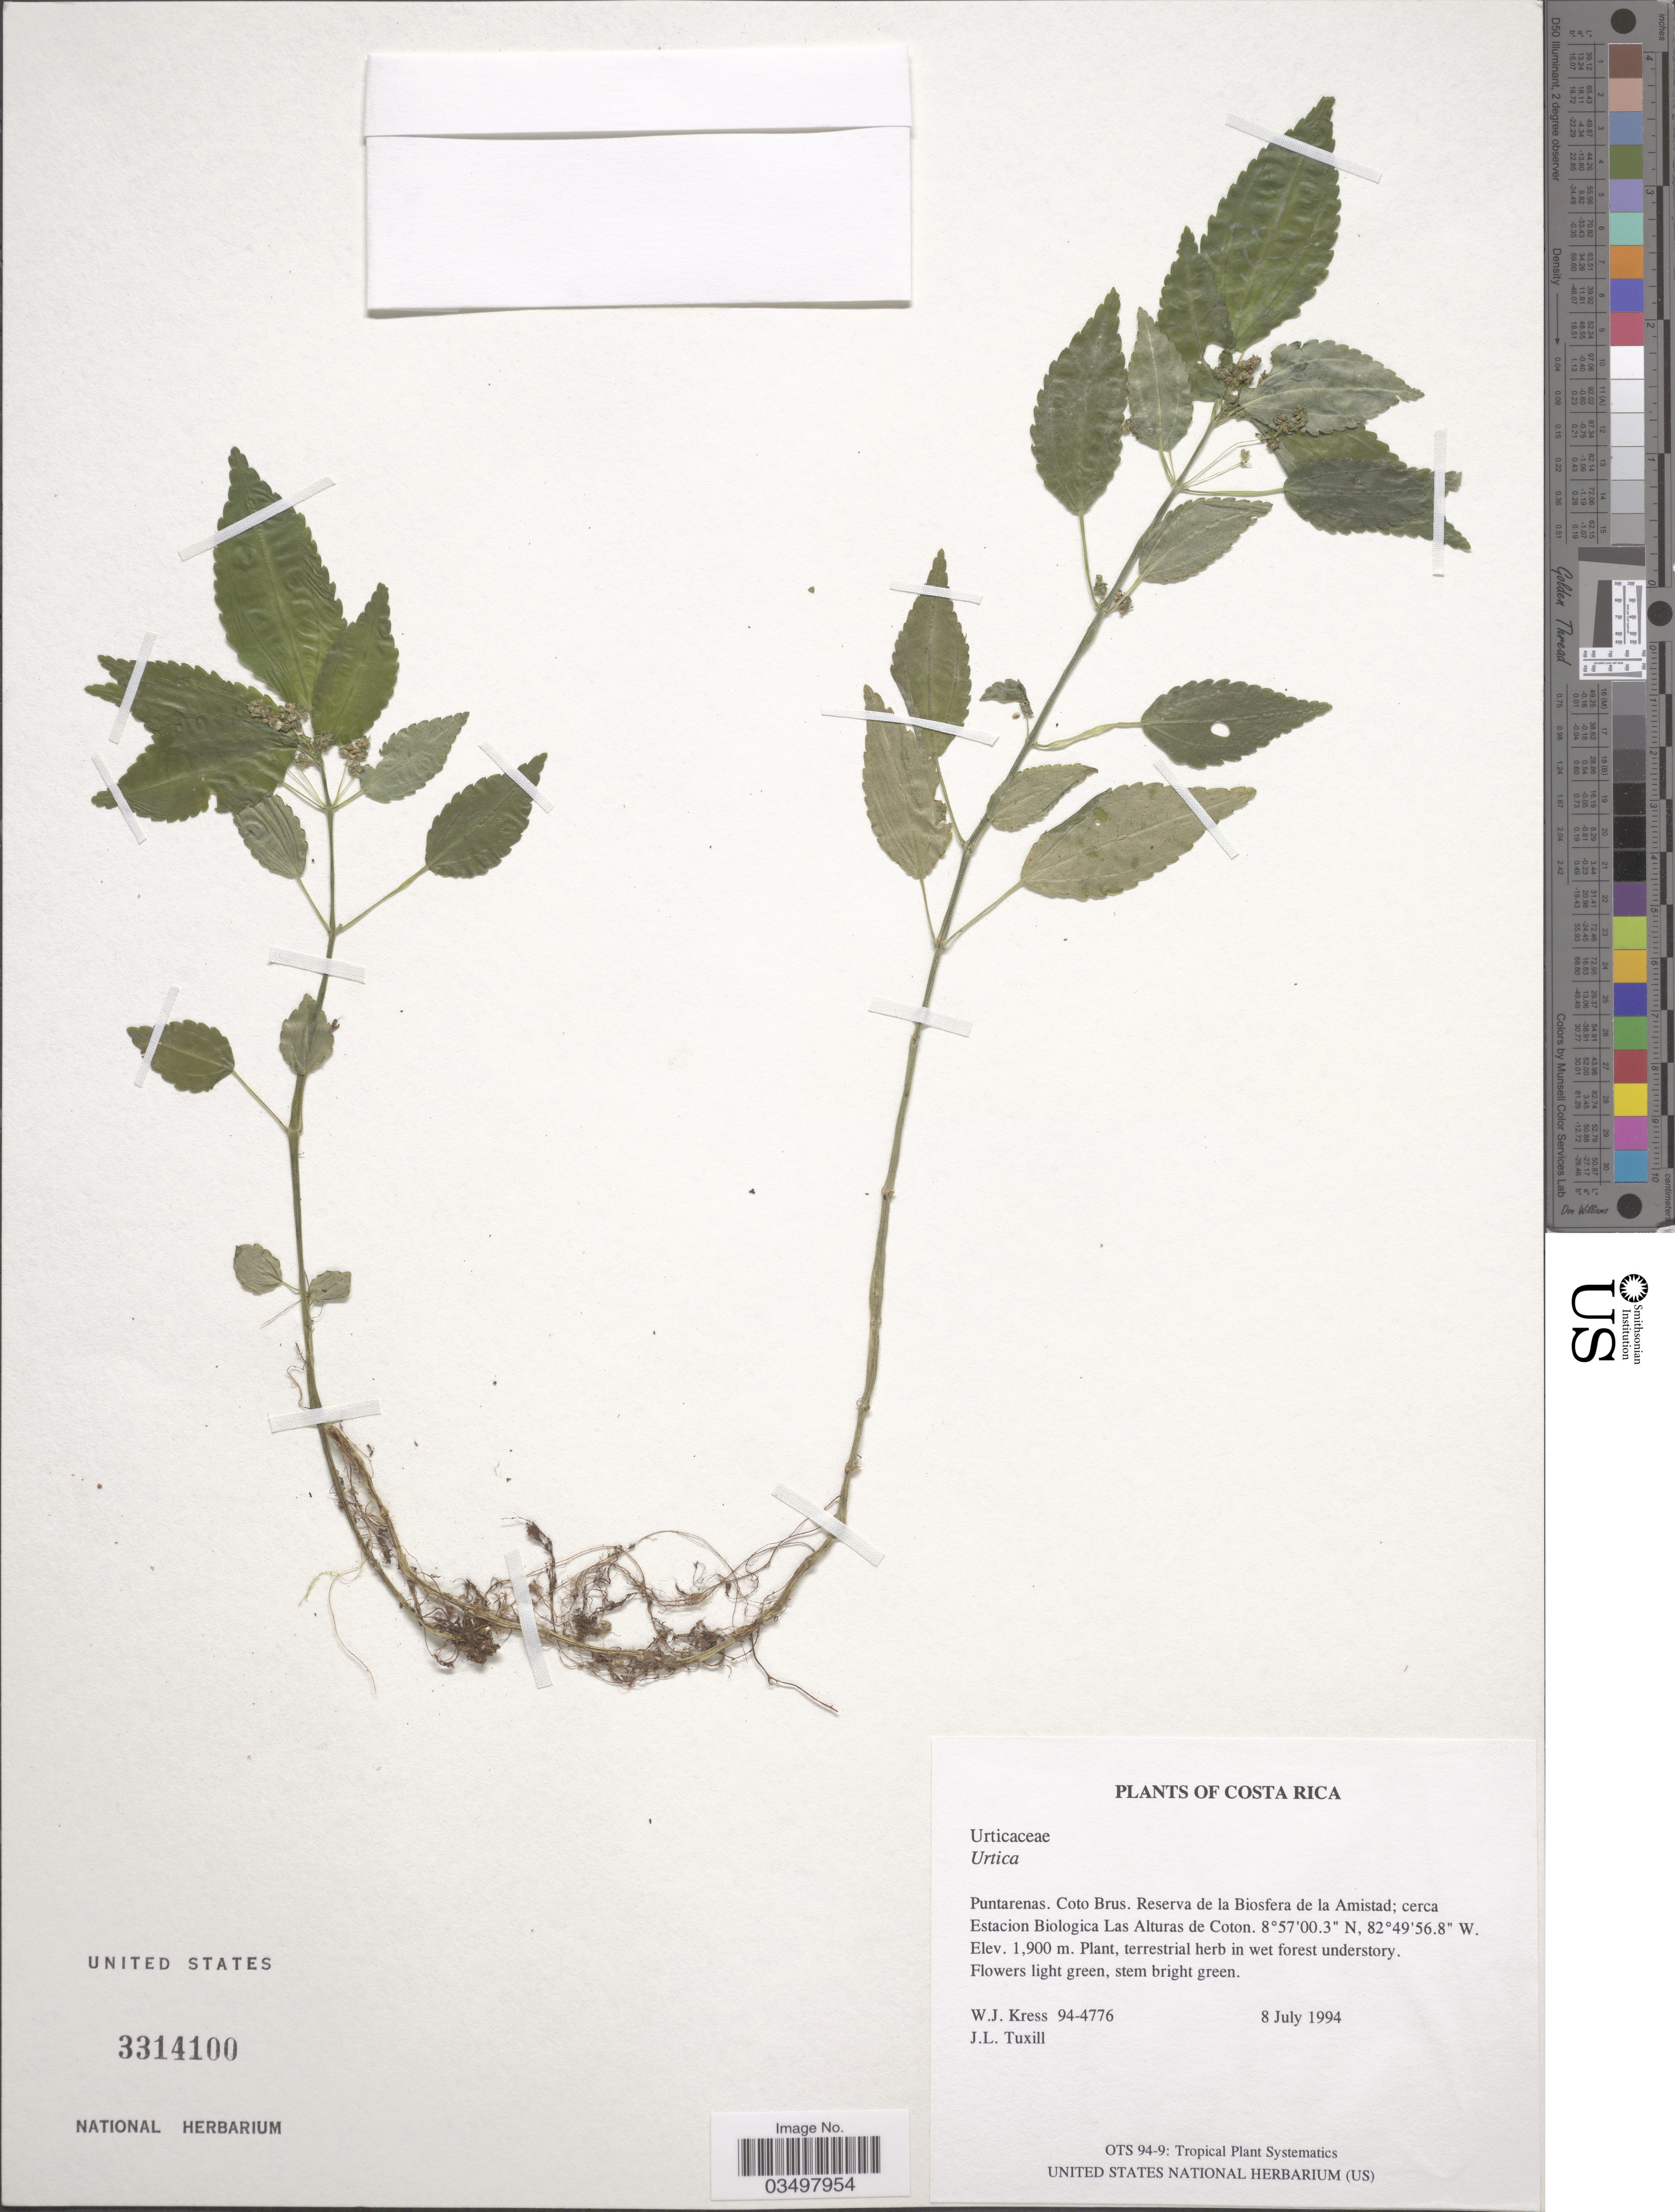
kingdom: Plantae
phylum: Tracheophyta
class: Magnoliopsida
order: Rosales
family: Urticaceae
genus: Urtica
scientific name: Urtica sp.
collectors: W. J. Kress & J. L. Tuxill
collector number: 94-4776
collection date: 1994-07-08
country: Costa Rica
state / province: Puntarenas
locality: Coto Brus. Reserva de la Biosfera de la Amistad: cerca Estacion Biologica Las Alturas de Coton.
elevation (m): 1900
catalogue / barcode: US 3314100